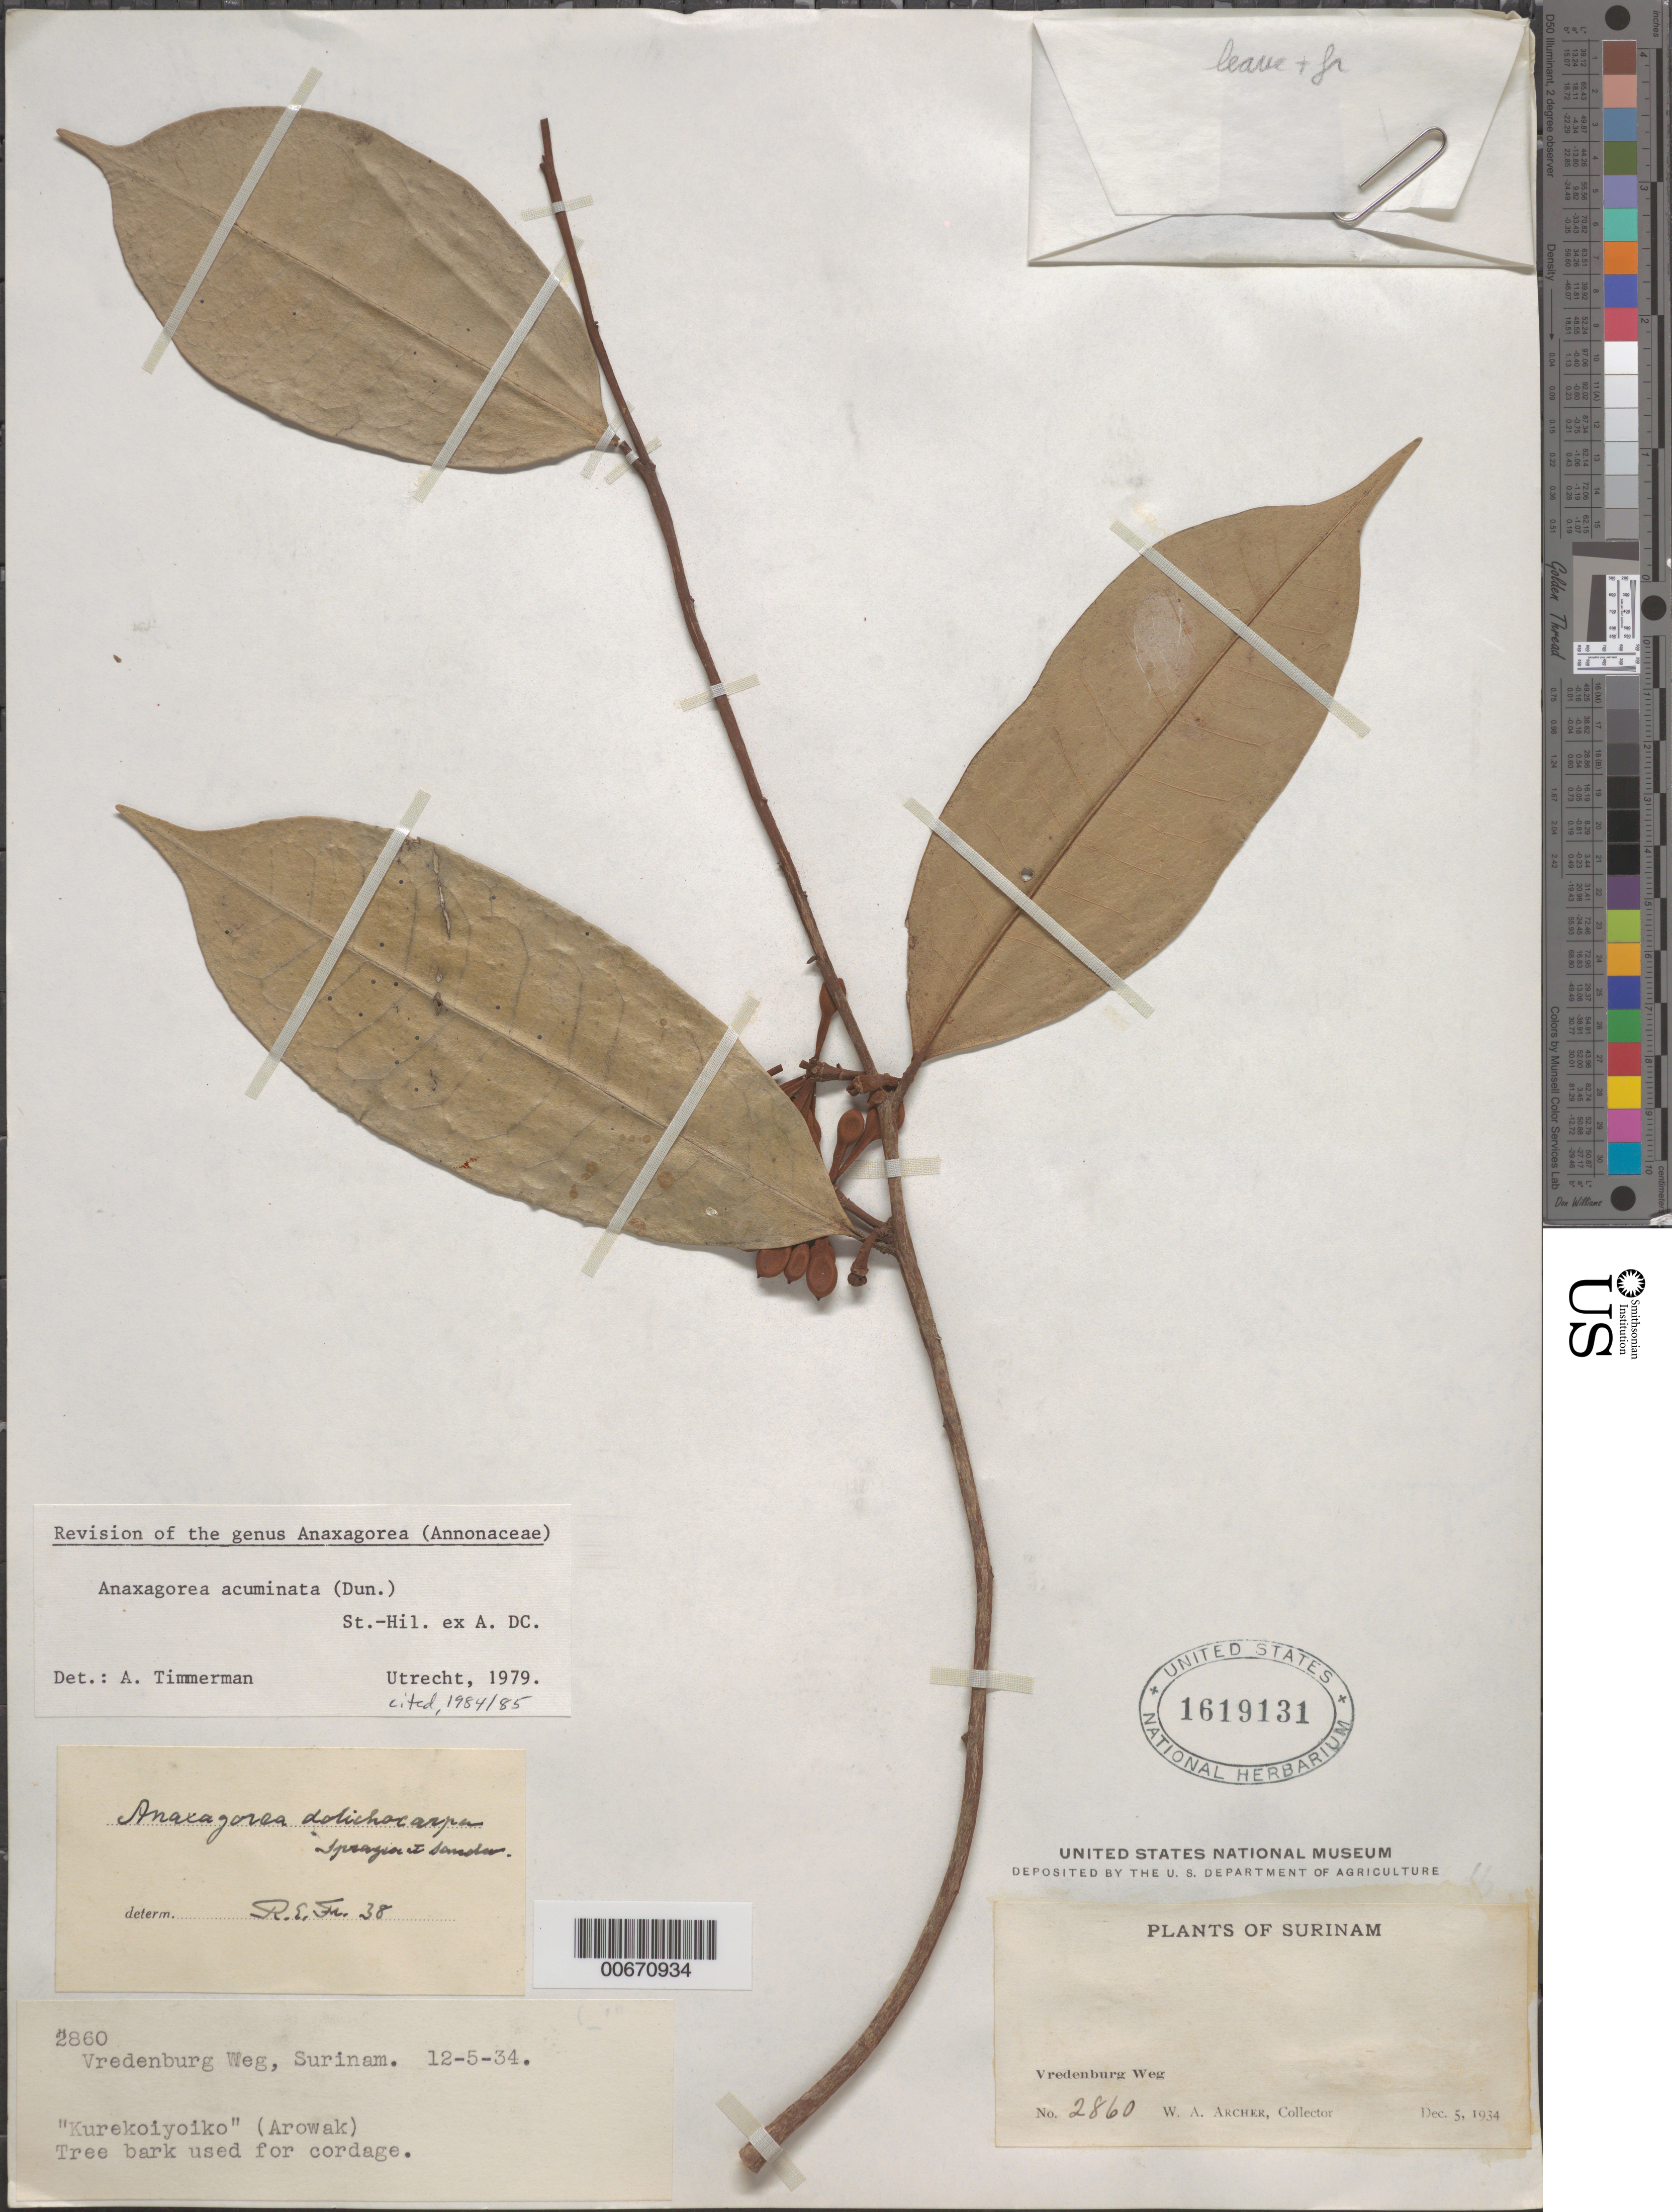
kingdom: Plantae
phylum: Tracheophyta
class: Magnoliopsida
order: Magnoliales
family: Annonaceae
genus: Anaxagorea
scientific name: Anaxagorea acuminata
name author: (Dunal) A. DC.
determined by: Timmerman, A.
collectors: W. A. Archer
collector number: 2860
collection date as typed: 5-Dec-34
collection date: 1934-12-05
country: Suriname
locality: Vredenburg Weg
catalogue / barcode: US 1619131